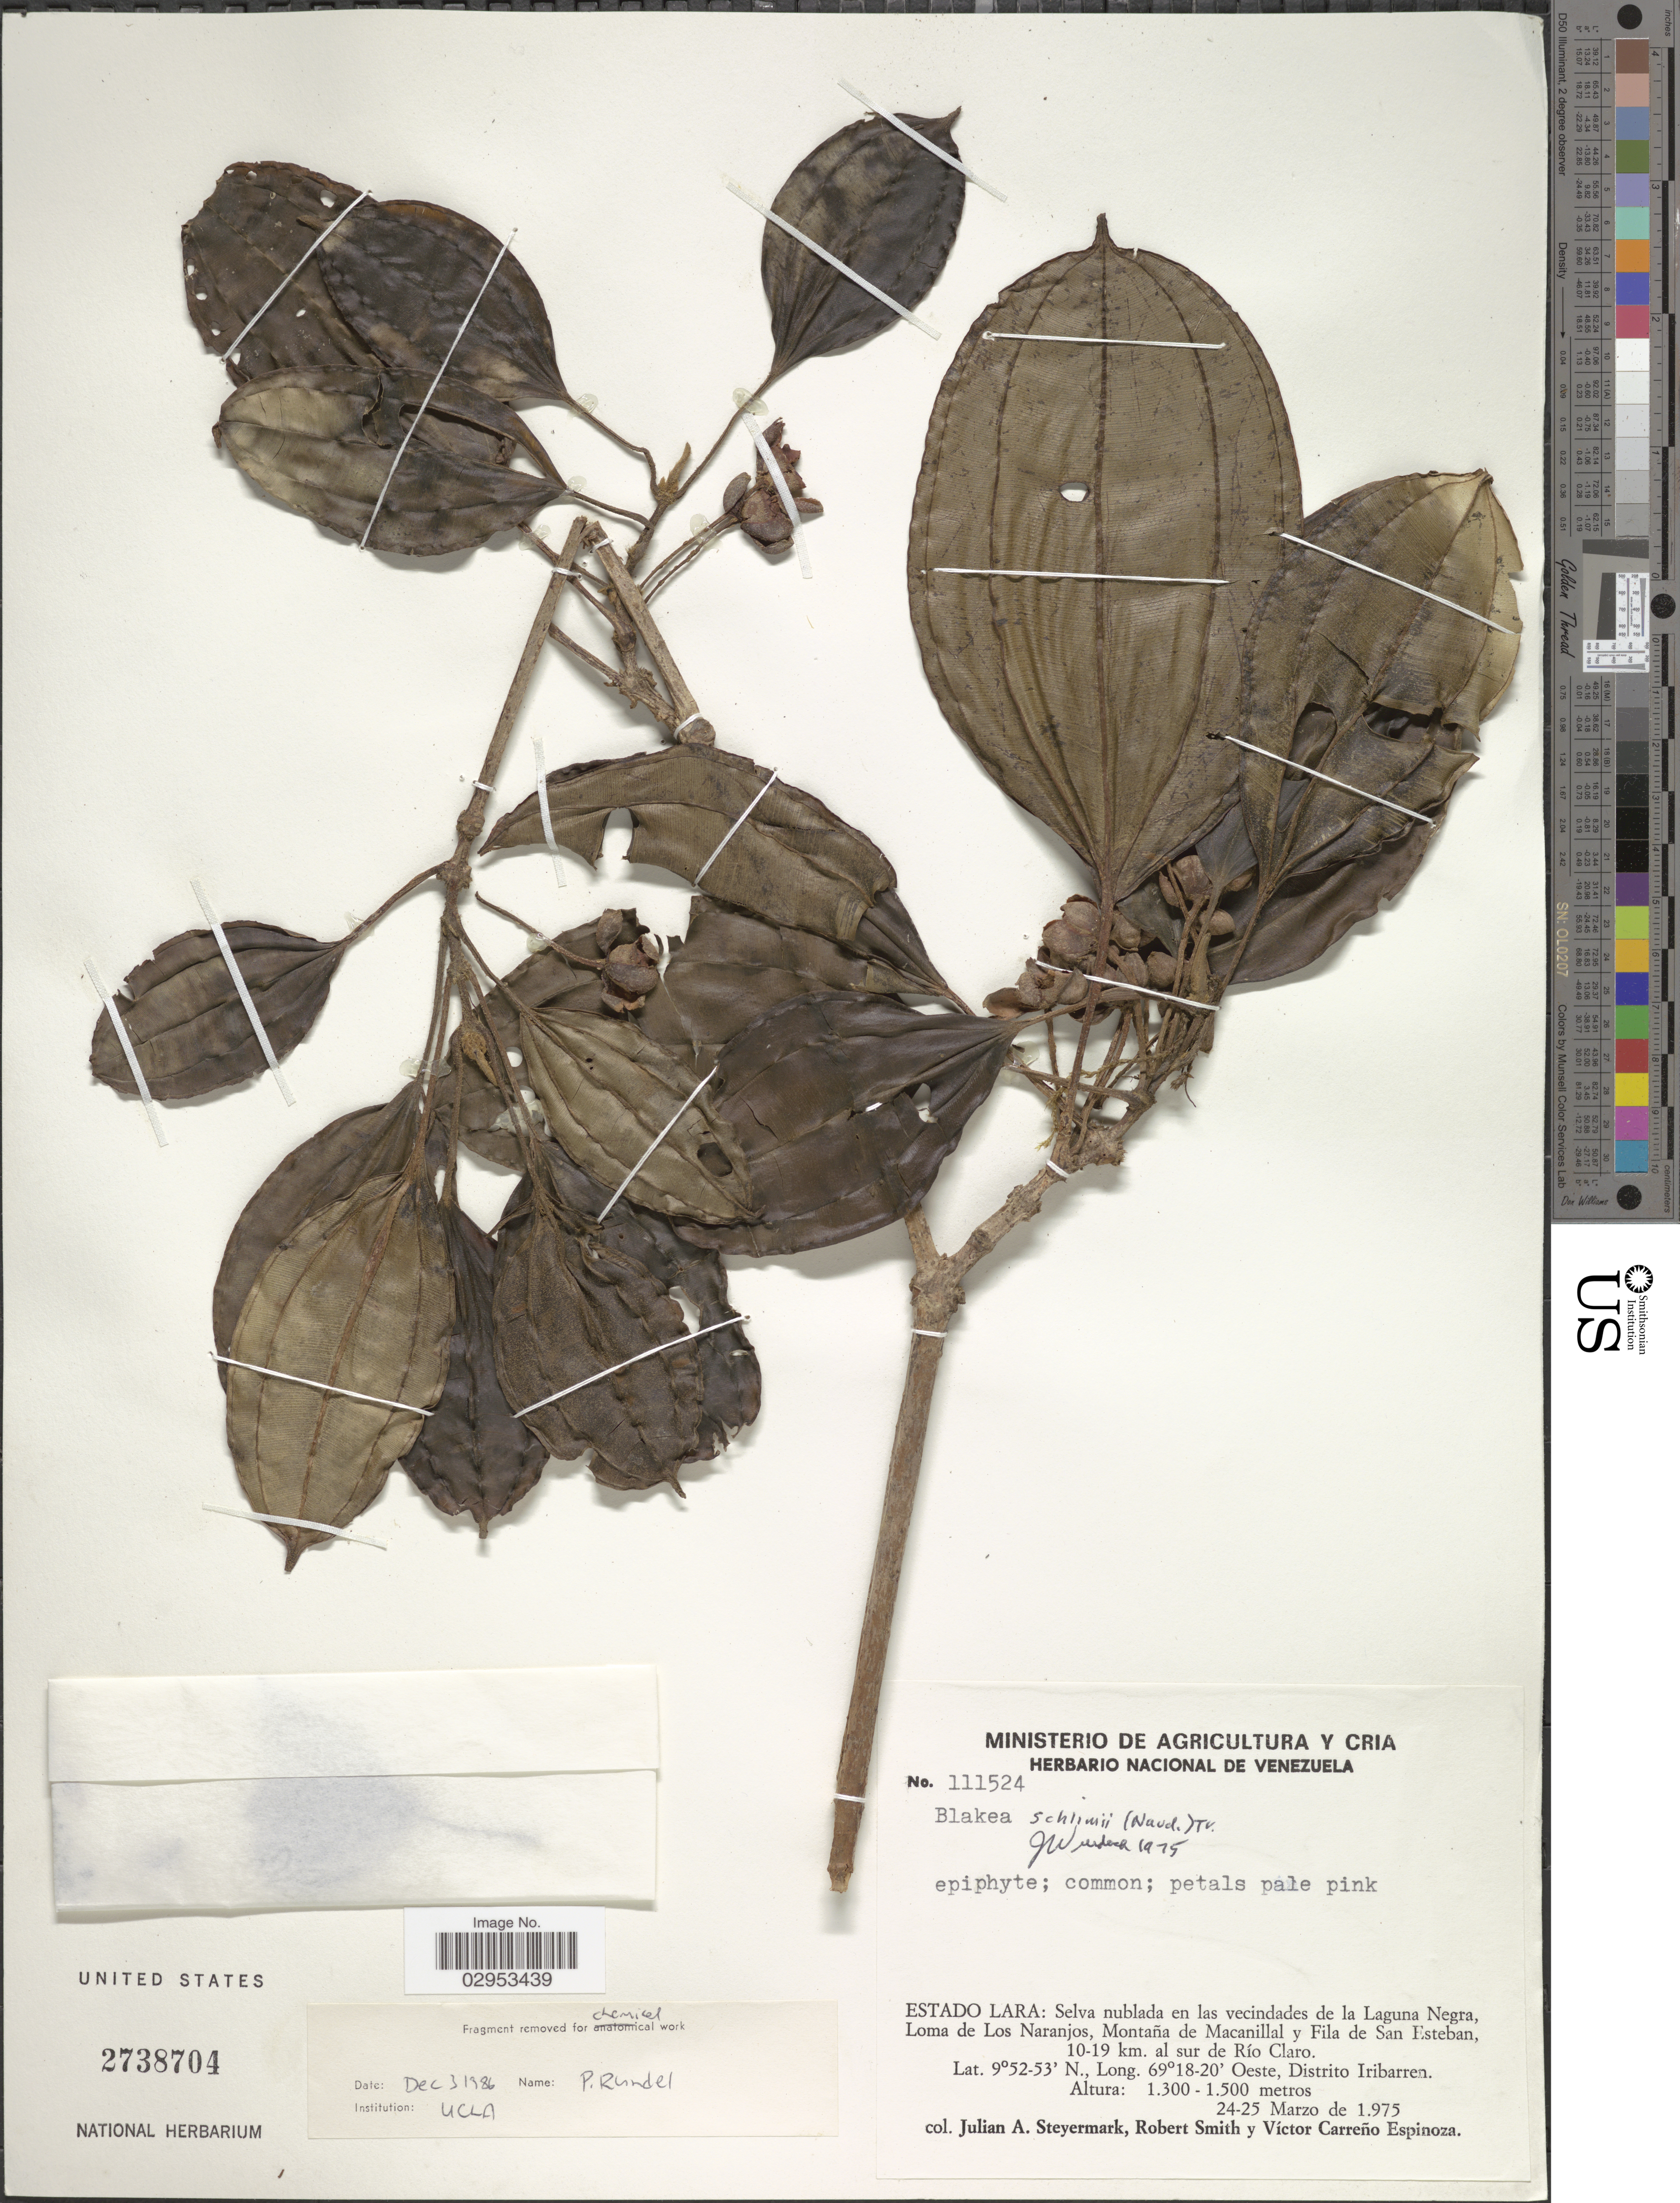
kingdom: Plantae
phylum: Tracheophyta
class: Magnoliopsida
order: Myrtales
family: Melastomataceae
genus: Blakea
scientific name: Blakea schlimii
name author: (Naudin) Triana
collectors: J. Steyermark, R. F. Smith & V. Espinoza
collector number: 111524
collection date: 1975-03-24/1975-03-25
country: Venezuela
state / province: Lara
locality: Selva nublada en las vecindades de la Laguna Negra, Loma de Los Naranjos, Montaña de Macanillal y Fila de San Estaban, 10-19 km. al sur de Río Claro. Distrito Iribarren.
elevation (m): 1300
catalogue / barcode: US 2738704